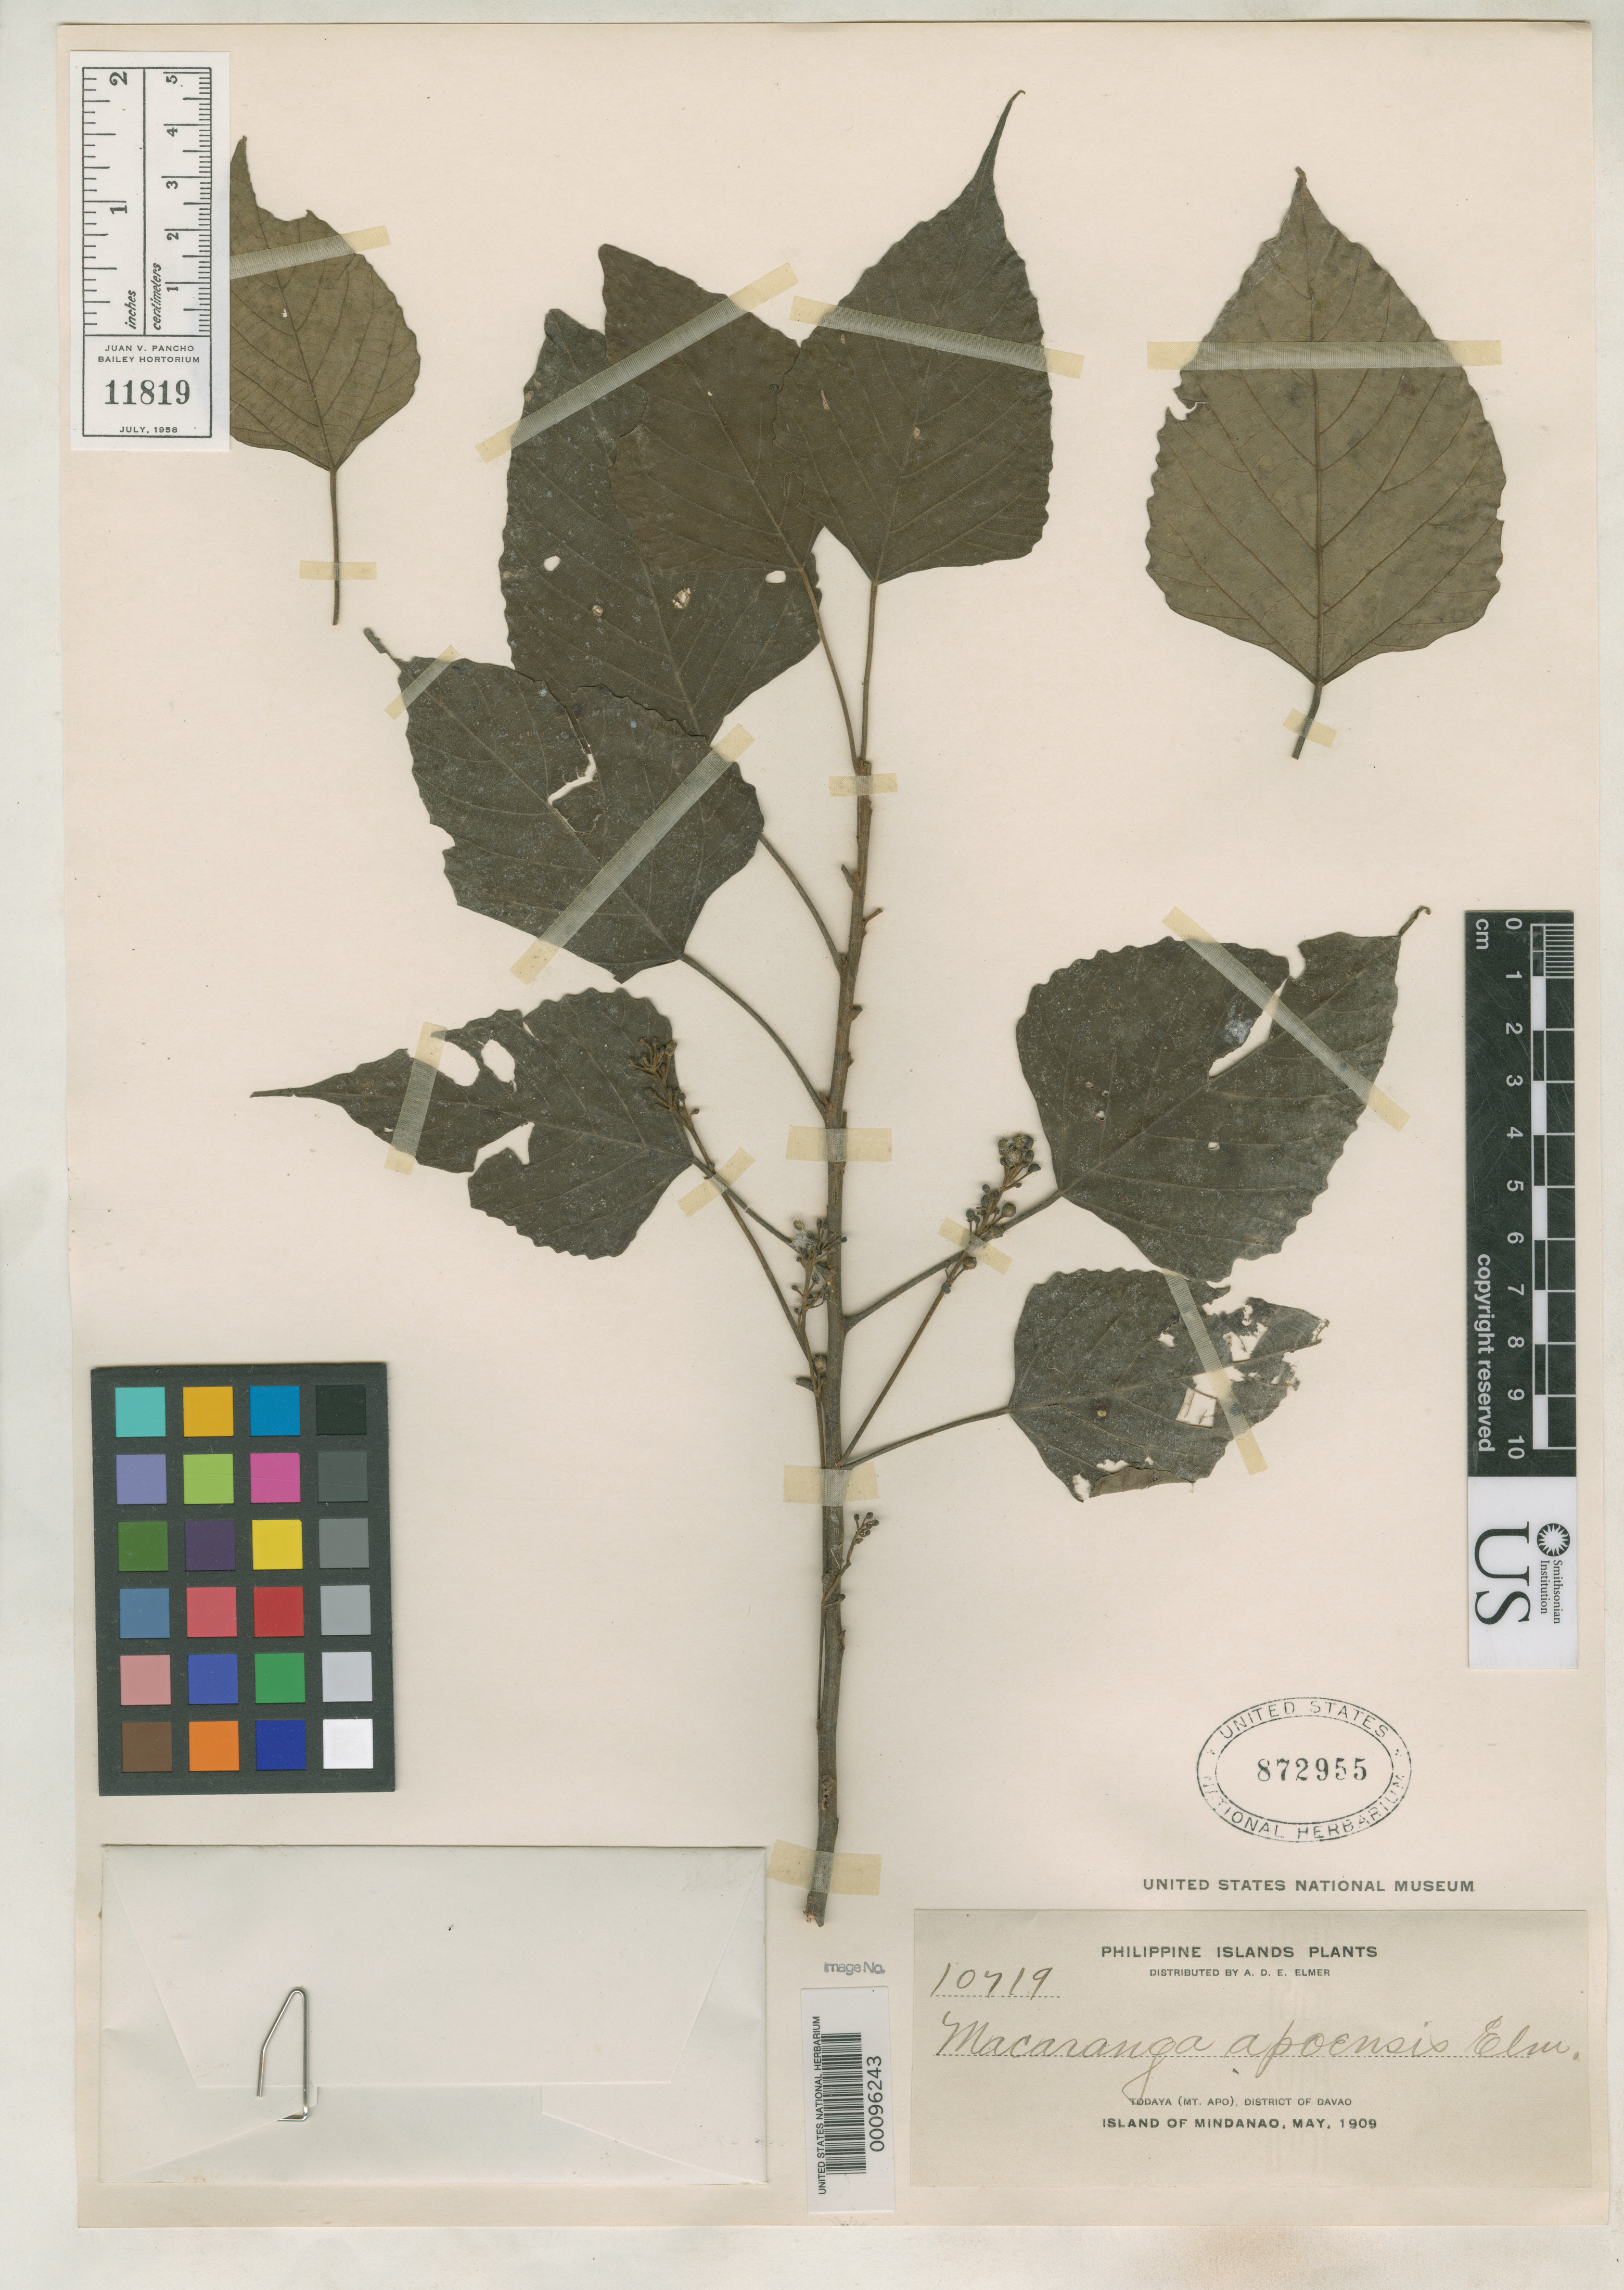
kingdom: Plantae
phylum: Tracheophyta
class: Magnoliopsida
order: Malpighiales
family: Euphorbiaceae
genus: Macaranga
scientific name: Macaranga apoensis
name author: Elmer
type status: Isotype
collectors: A. D. E. Elmer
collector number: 10719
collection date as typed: May 1909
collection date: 1909-05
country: Philippines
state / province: Davao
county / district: Davao del Sur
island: Mindanao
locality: Todaya, Mt. Apo.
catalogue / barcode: US 872955